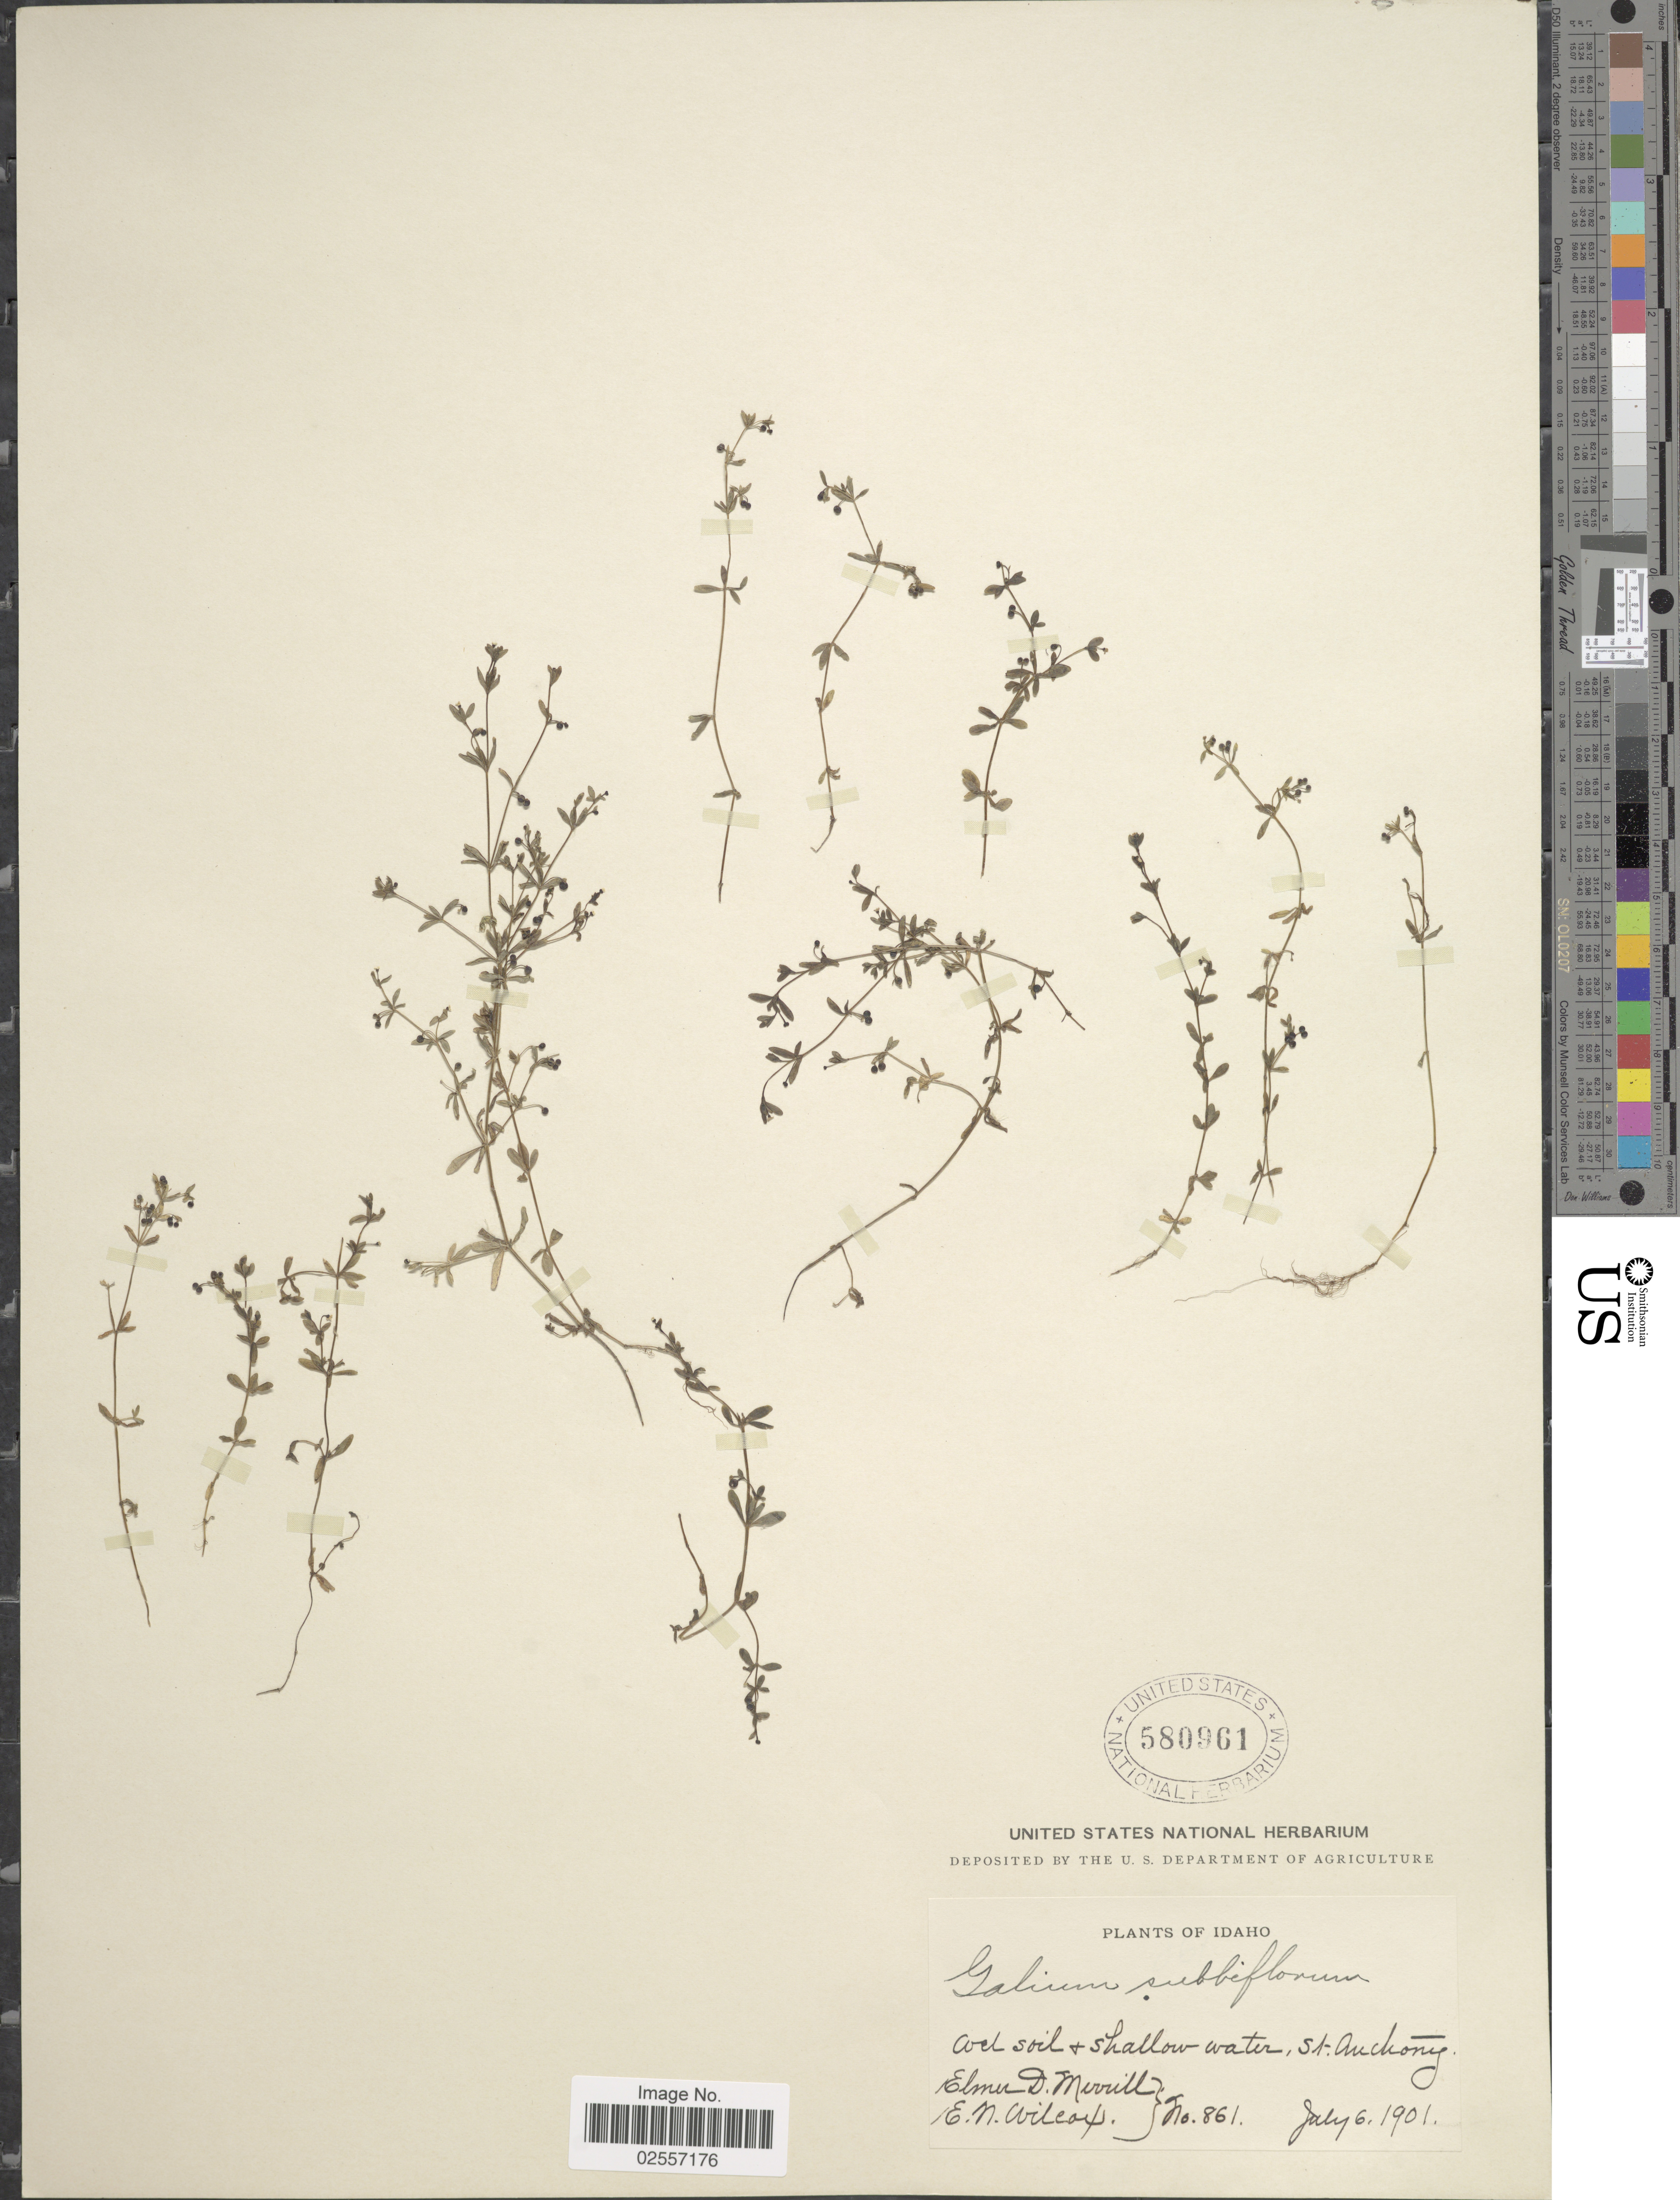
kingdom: Plantae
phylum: Tracheophyta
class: Magnoliopsida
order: Gentianales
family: Rubiaceae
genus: Galium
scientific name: Galium brandegeei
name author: A. Gray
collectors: E. D. Merrill & E. Wilcox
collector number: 861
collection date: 1901-07-06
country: United States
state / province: Idaho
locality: St. Anthony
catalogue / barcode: US 580961